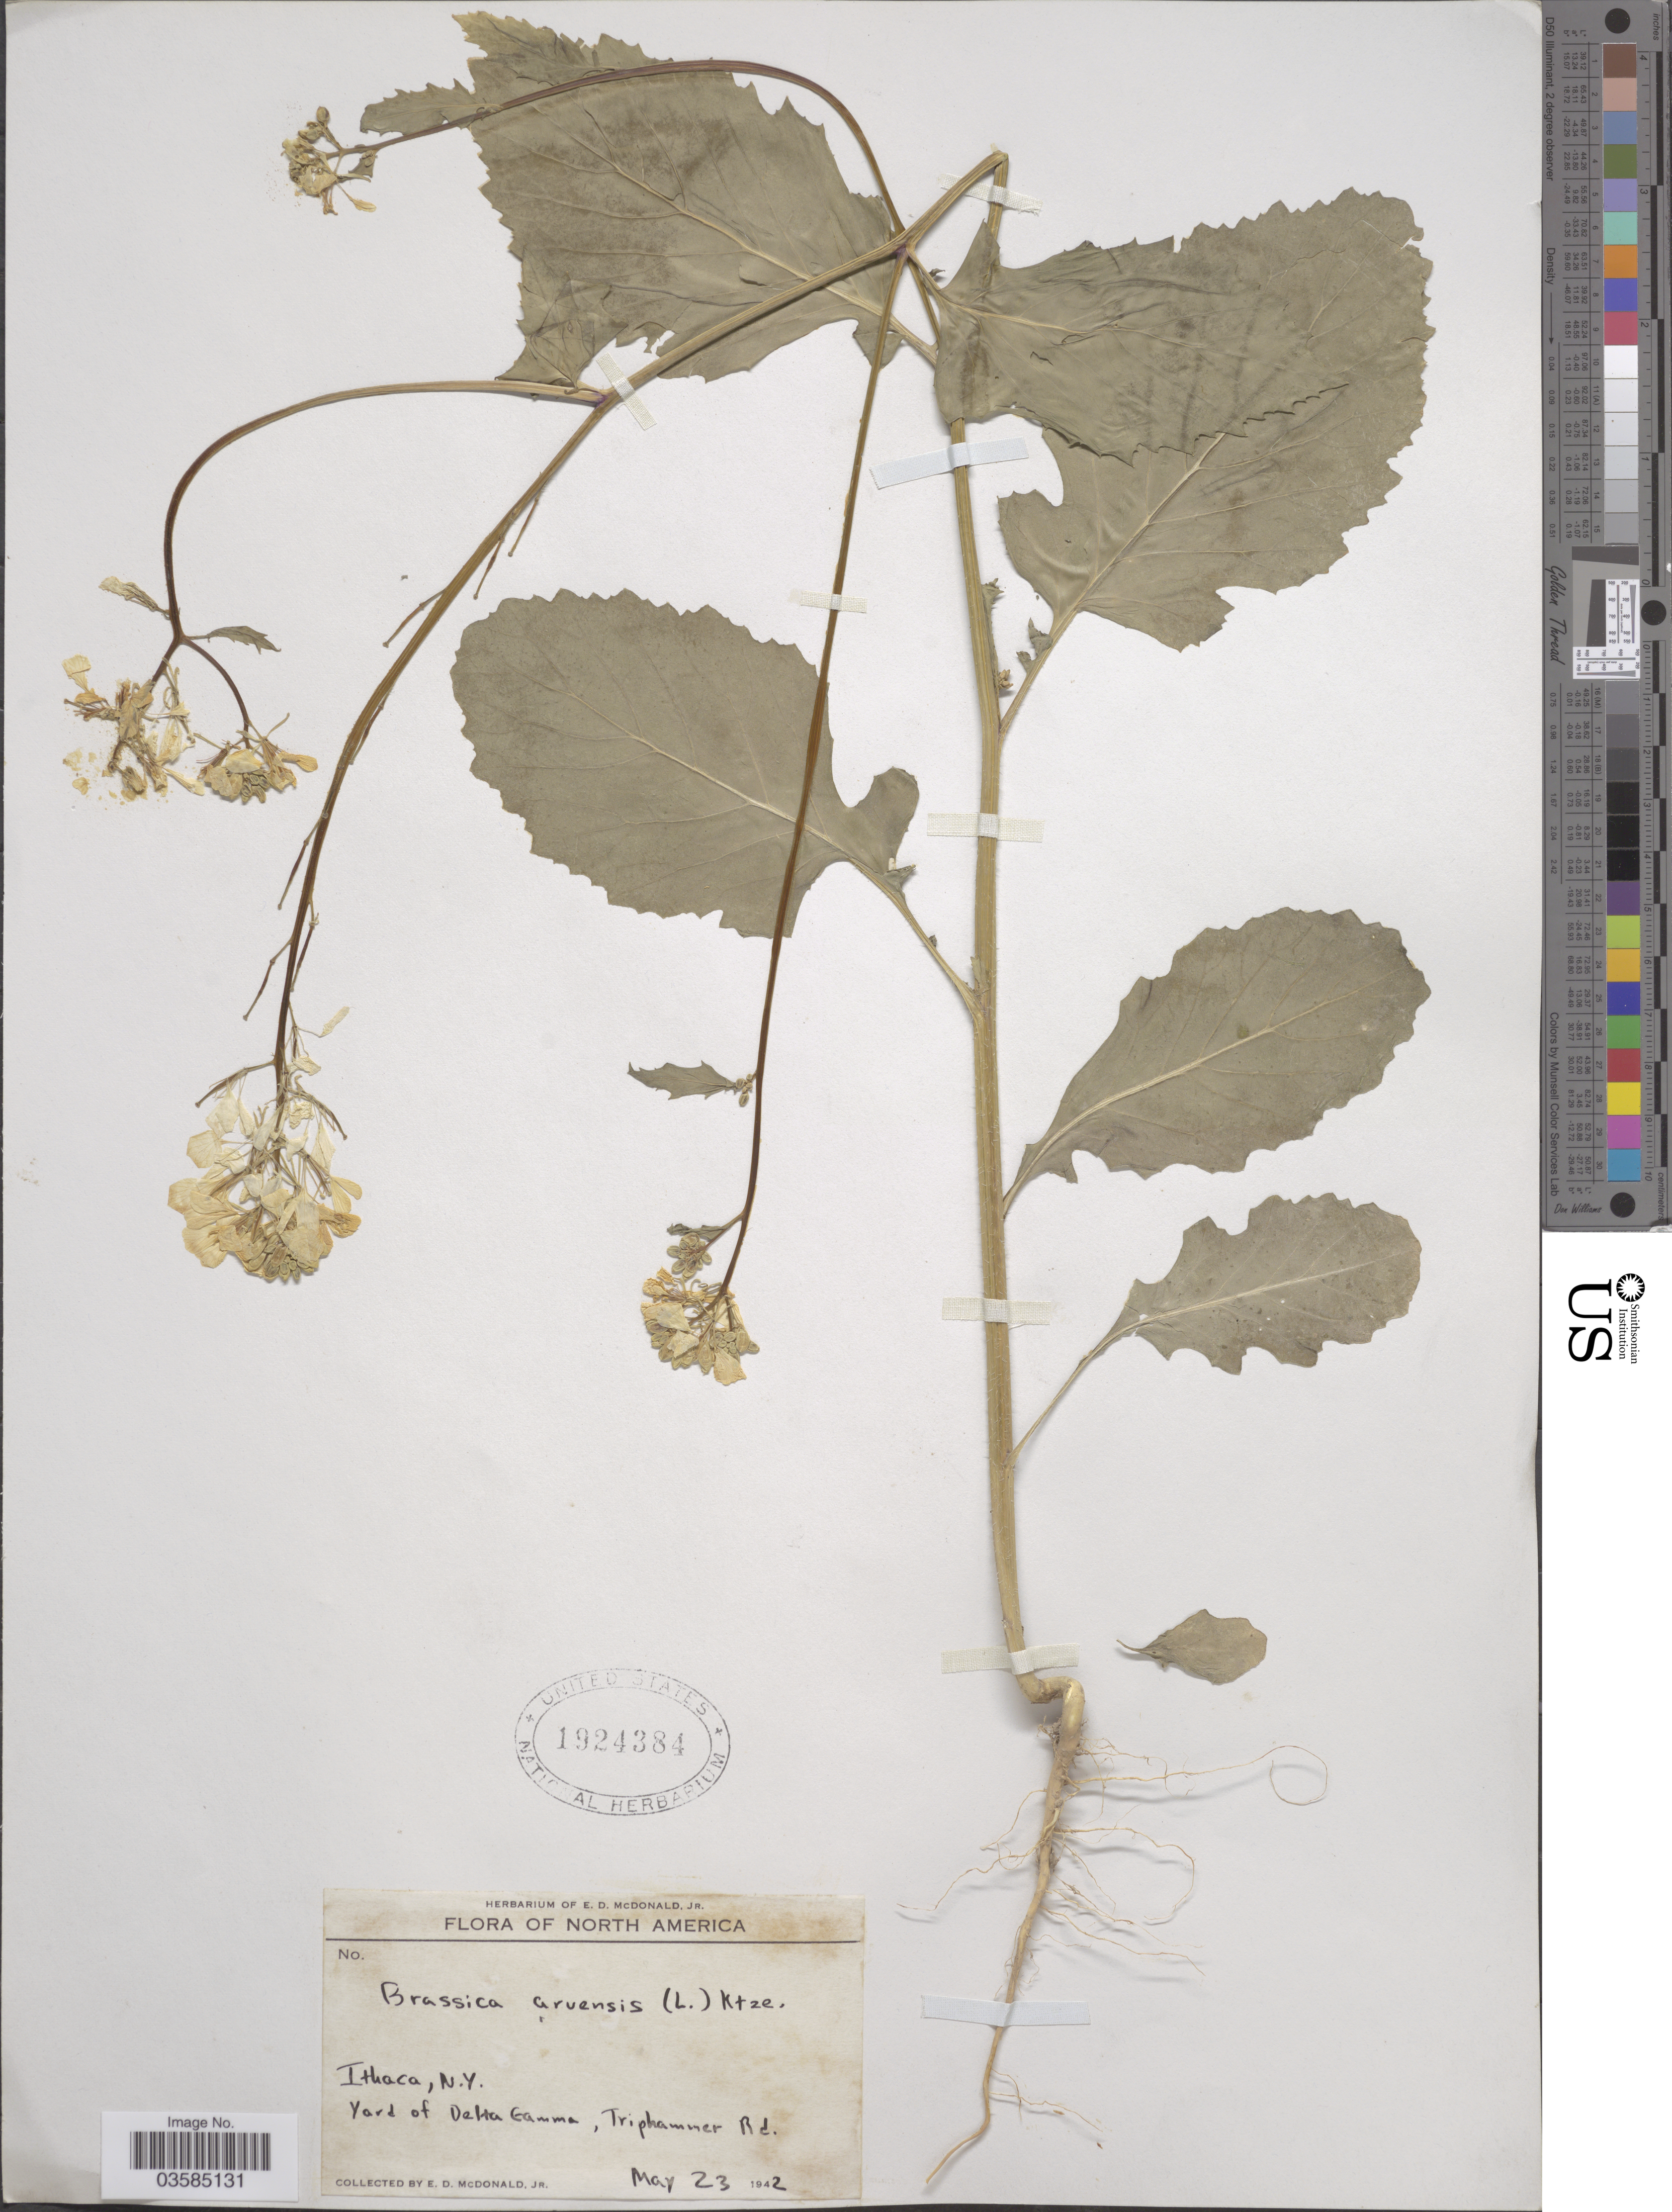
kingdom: Plantae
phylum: Tracheophyta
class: Magnoliopsida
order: Brassicales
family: Brassicaceae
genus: Brassica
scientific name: Brassica kaber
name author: (DC.) L.C. Wheeler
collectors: E. D. McDonald Jr.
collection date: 1942-05-23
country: United States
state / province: New York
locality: Ithaca. Yard of Delta Gamma, Triphammer Rd.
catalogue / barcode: US 1924384